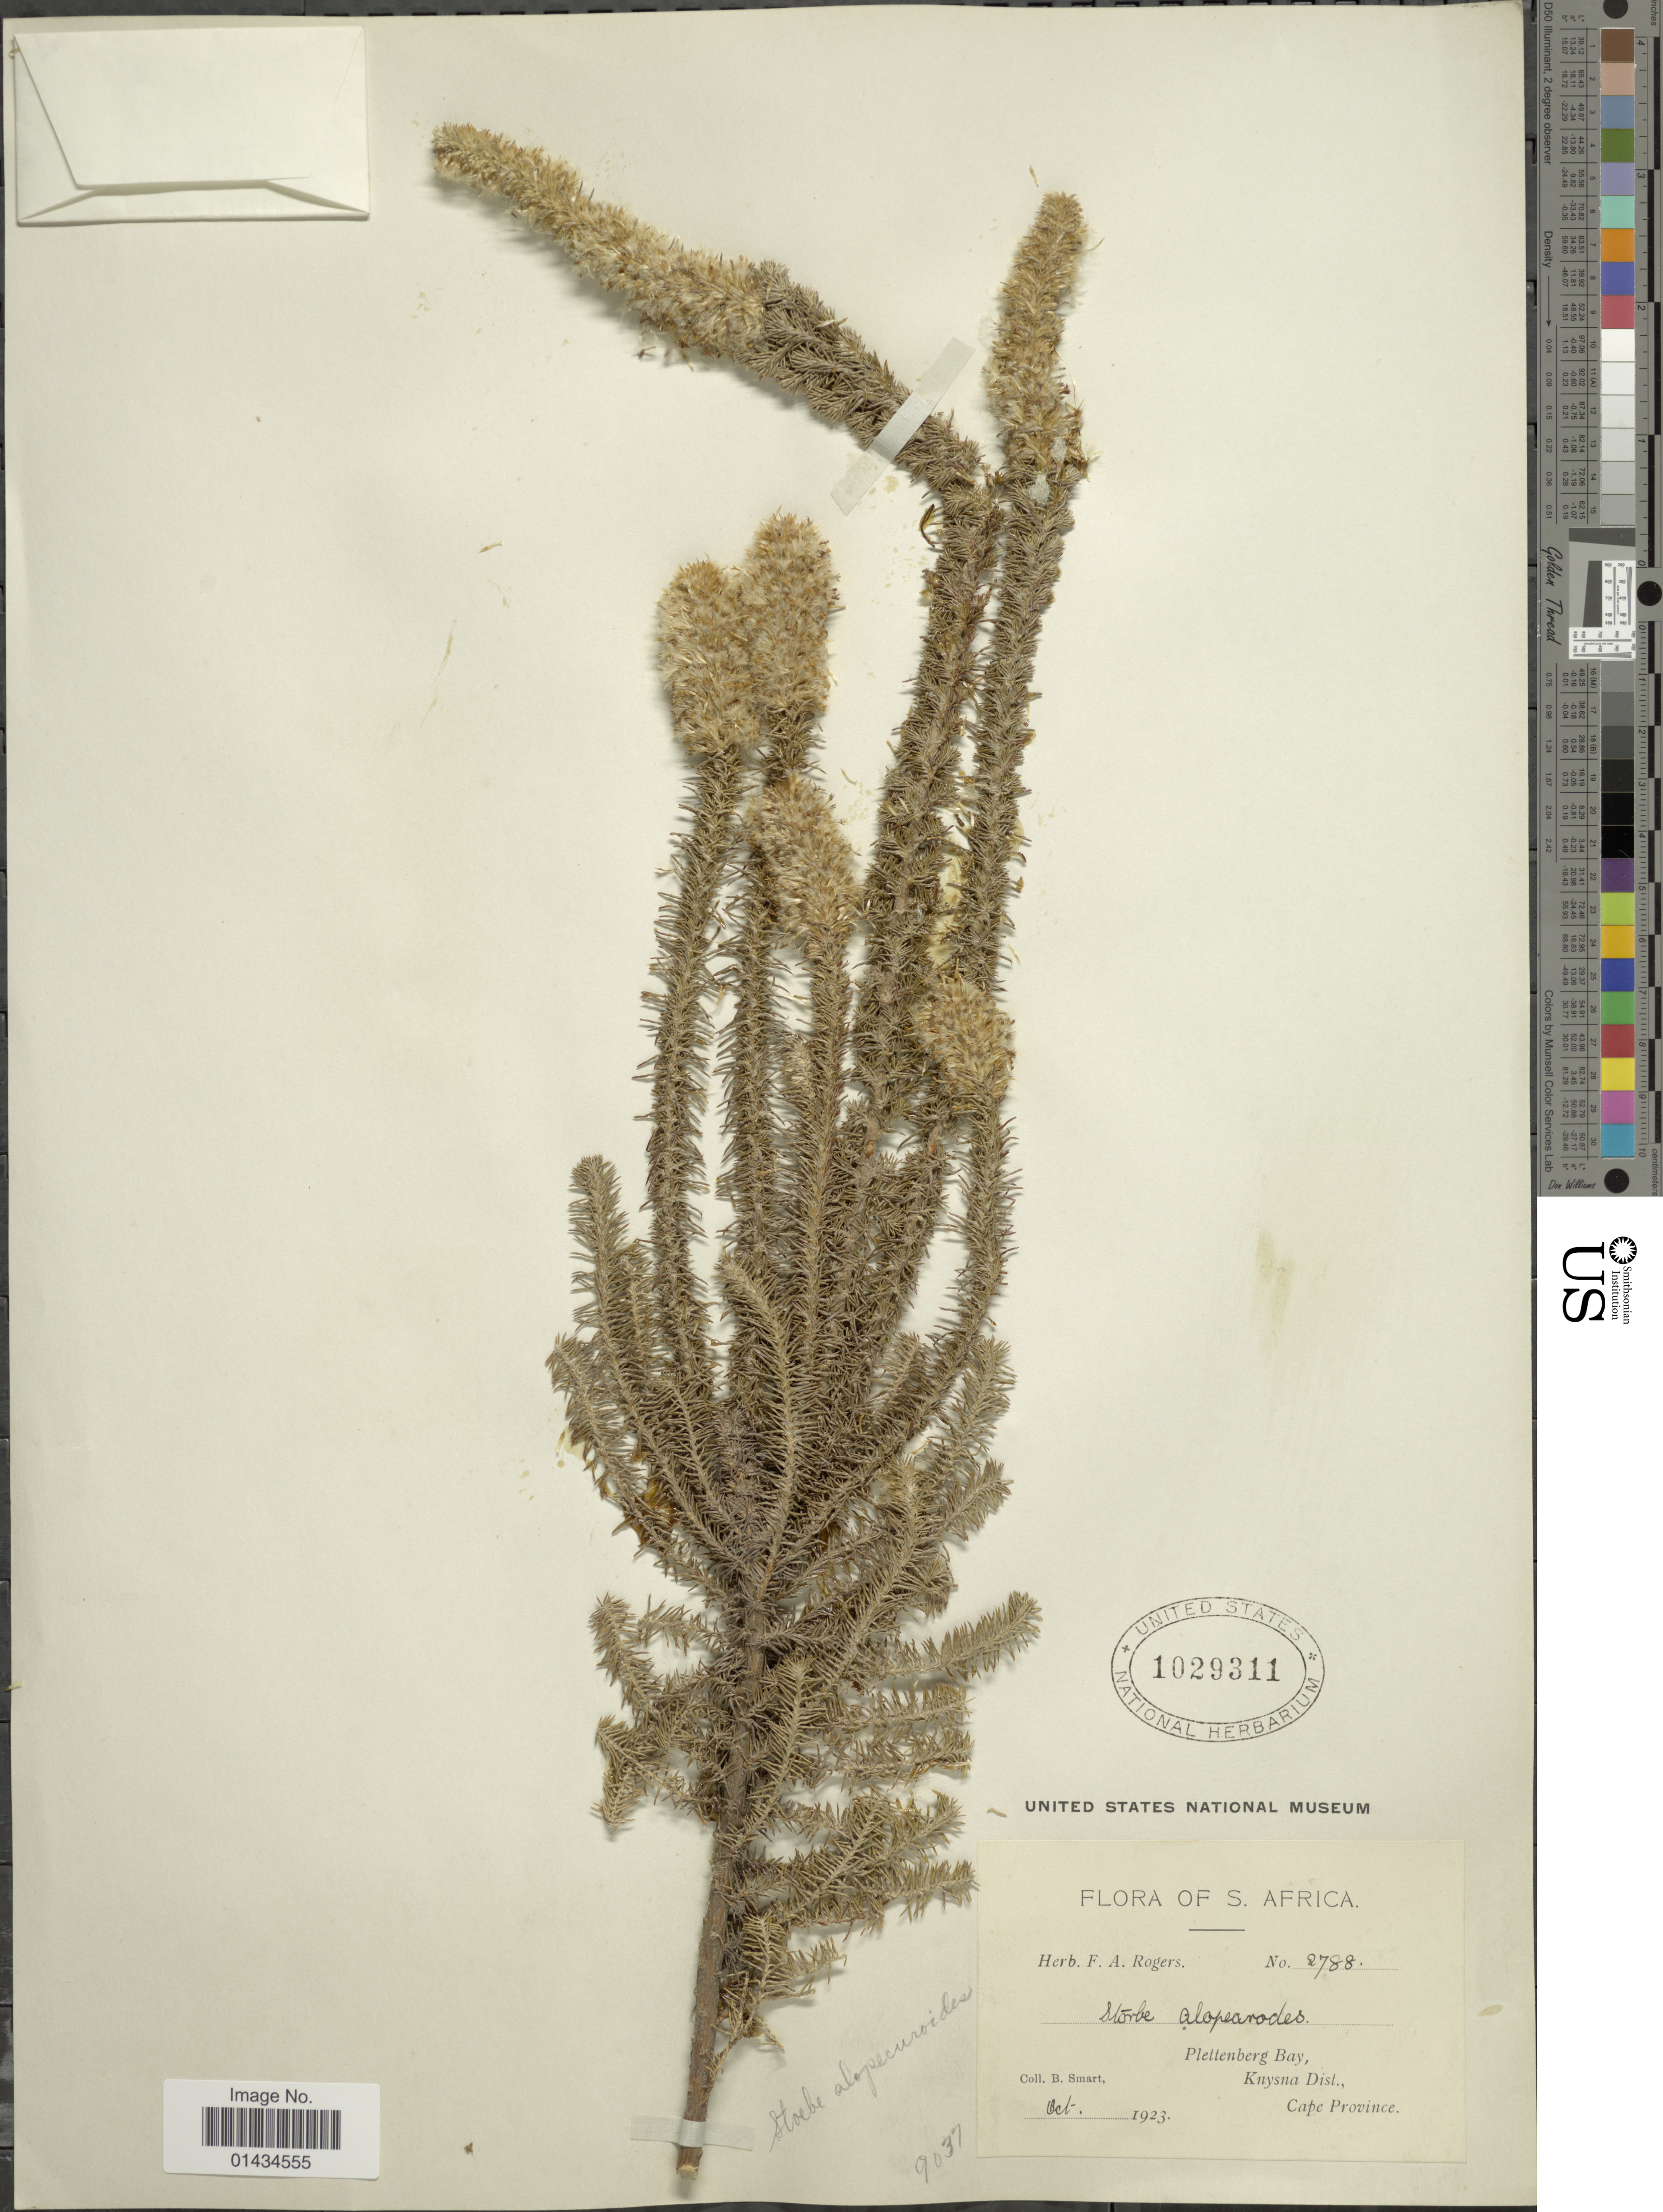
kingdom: Plantae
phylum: Tracheophyta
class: Magnoliopsida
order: Asterales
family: Asteraceae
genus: Stoebe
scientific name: Stoebe alopecuroides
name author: (Lam.) Less.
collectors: B. Smart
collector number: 2788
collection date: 1923-10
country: South Africa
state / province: Western Cape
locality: Pletternberg Bay, Knysna Dist.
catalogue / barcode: US 1029311